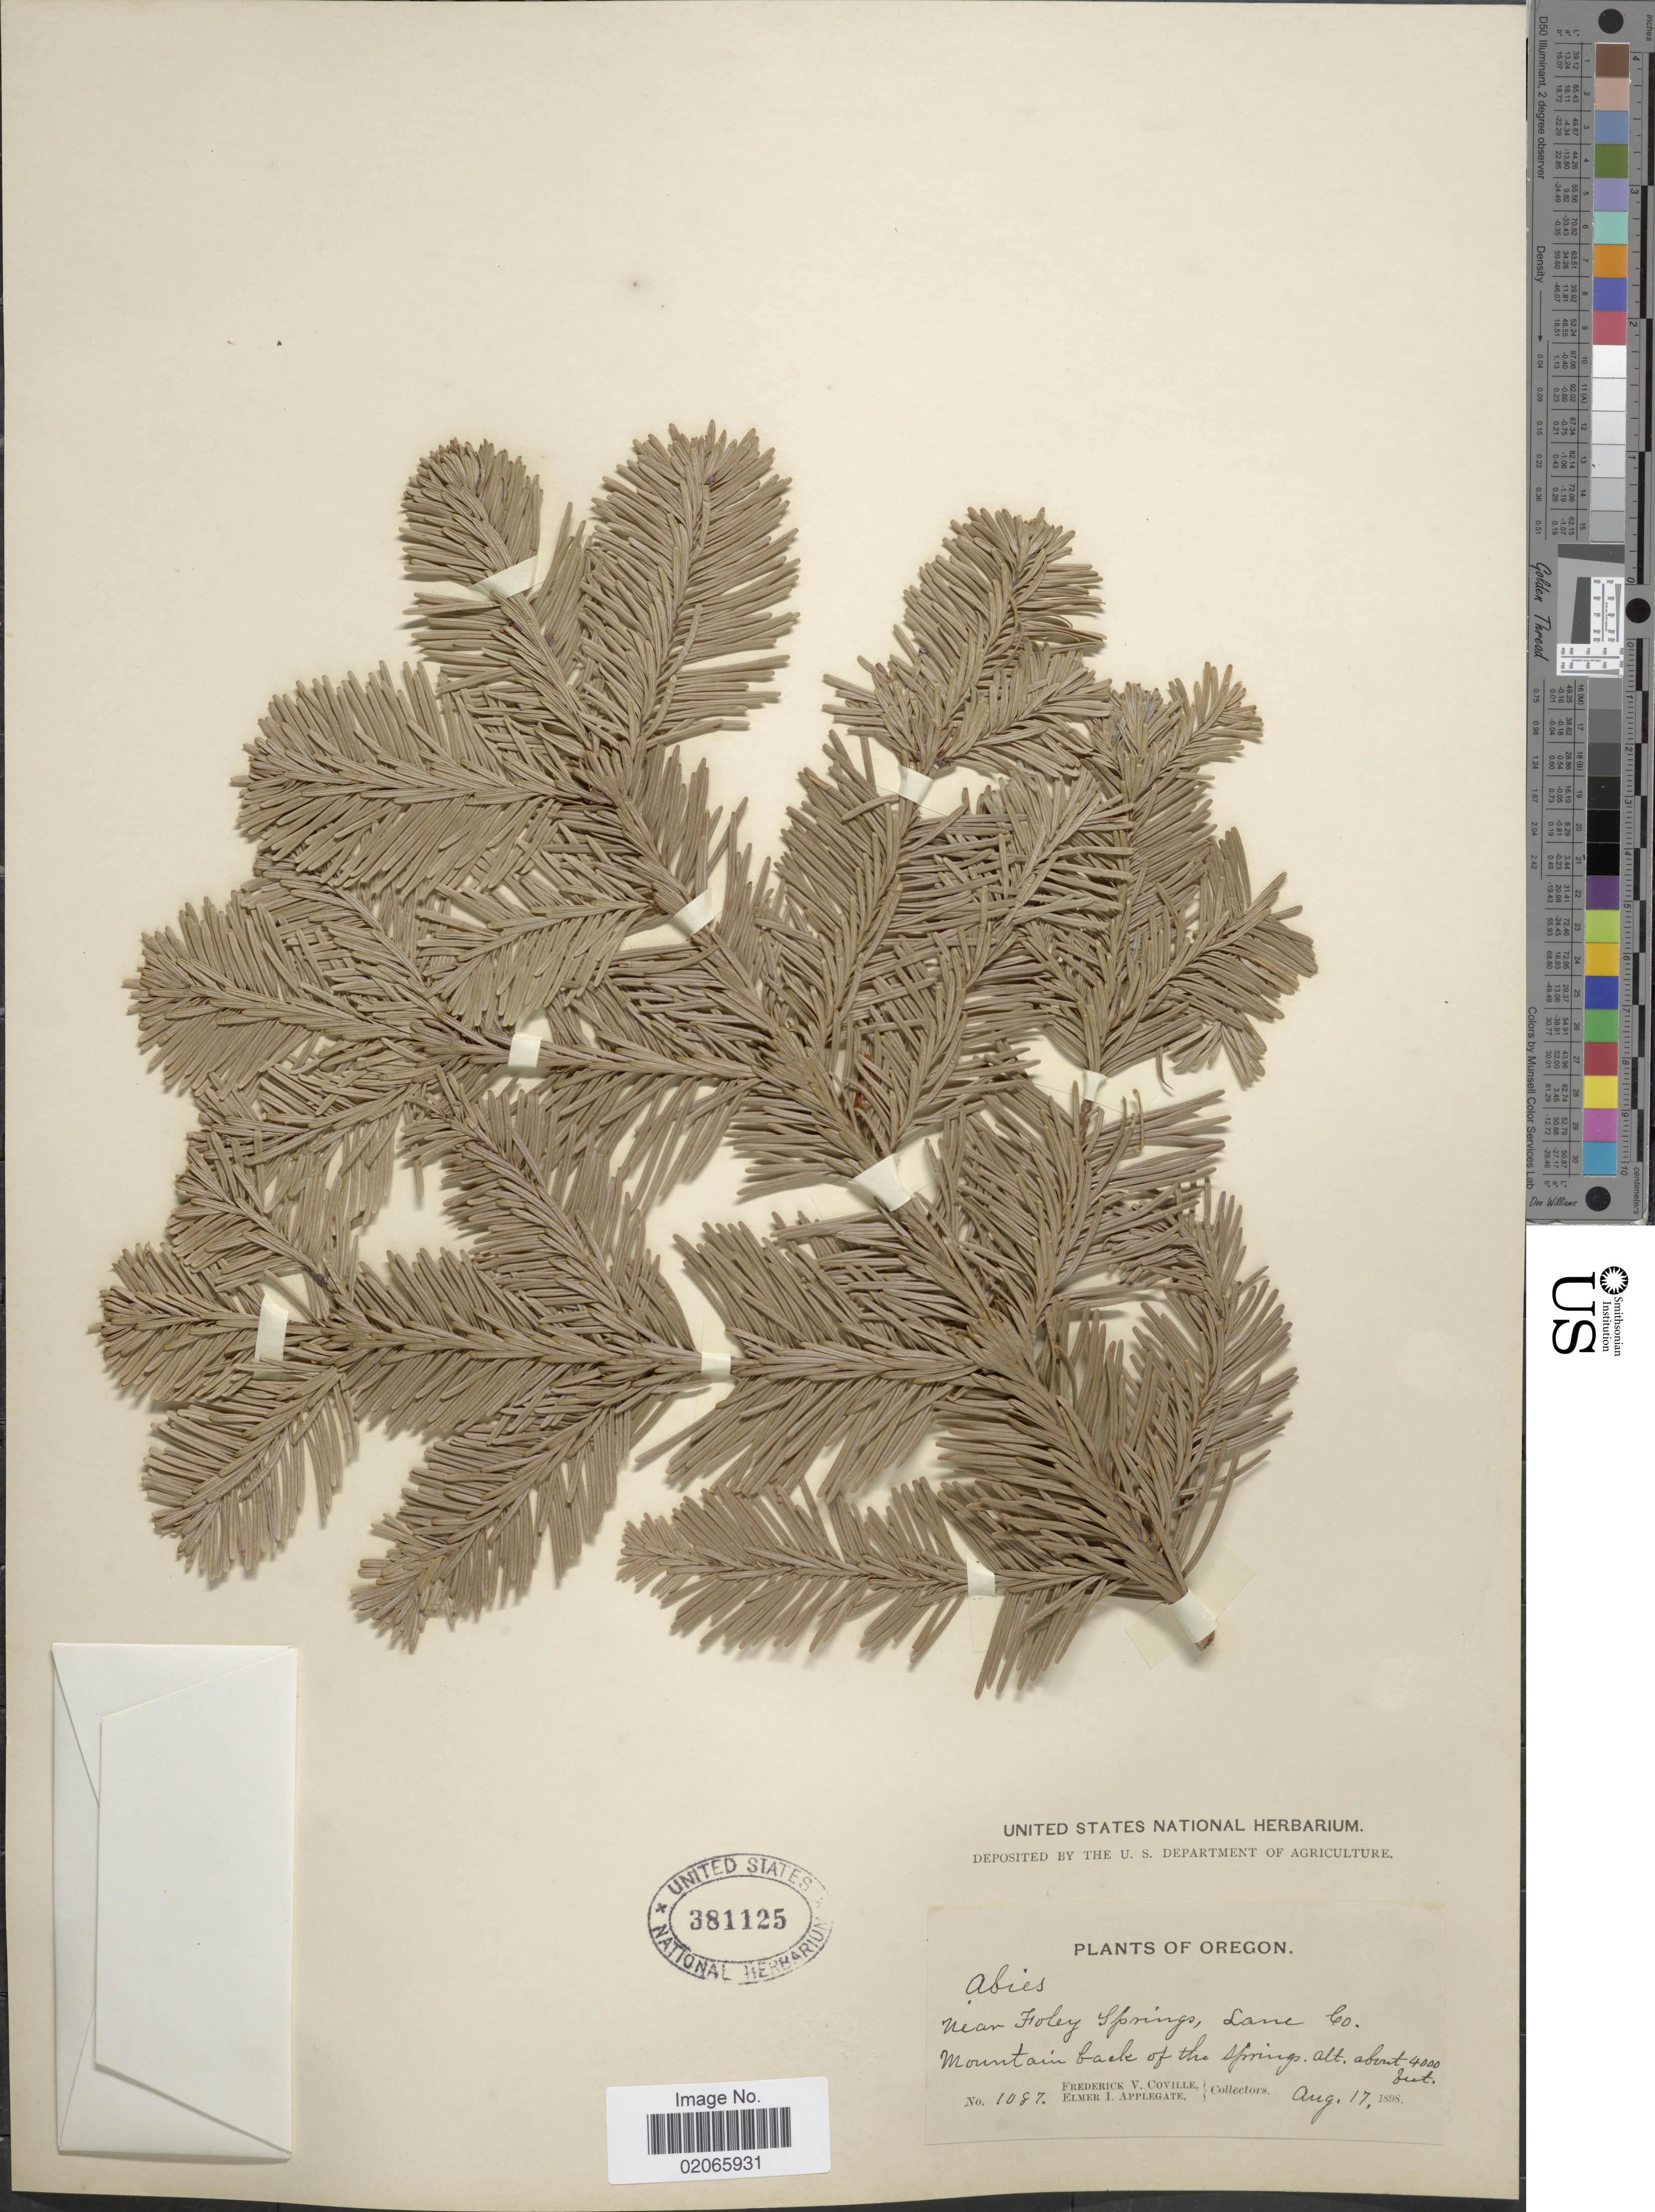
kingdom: Plantae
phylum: Tracheophyta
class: Pinopsida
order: Pinales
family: Pinaceae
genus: Abies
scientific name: Abies sp.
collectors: F. V. Coville & E. I. Applegate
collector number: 1087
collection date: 1898-08-17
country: United States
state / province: Oregon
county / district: Lane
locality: Near foley Springs, Lane Co. Mountain back of the springs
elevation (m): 1219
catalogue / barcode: US 381125